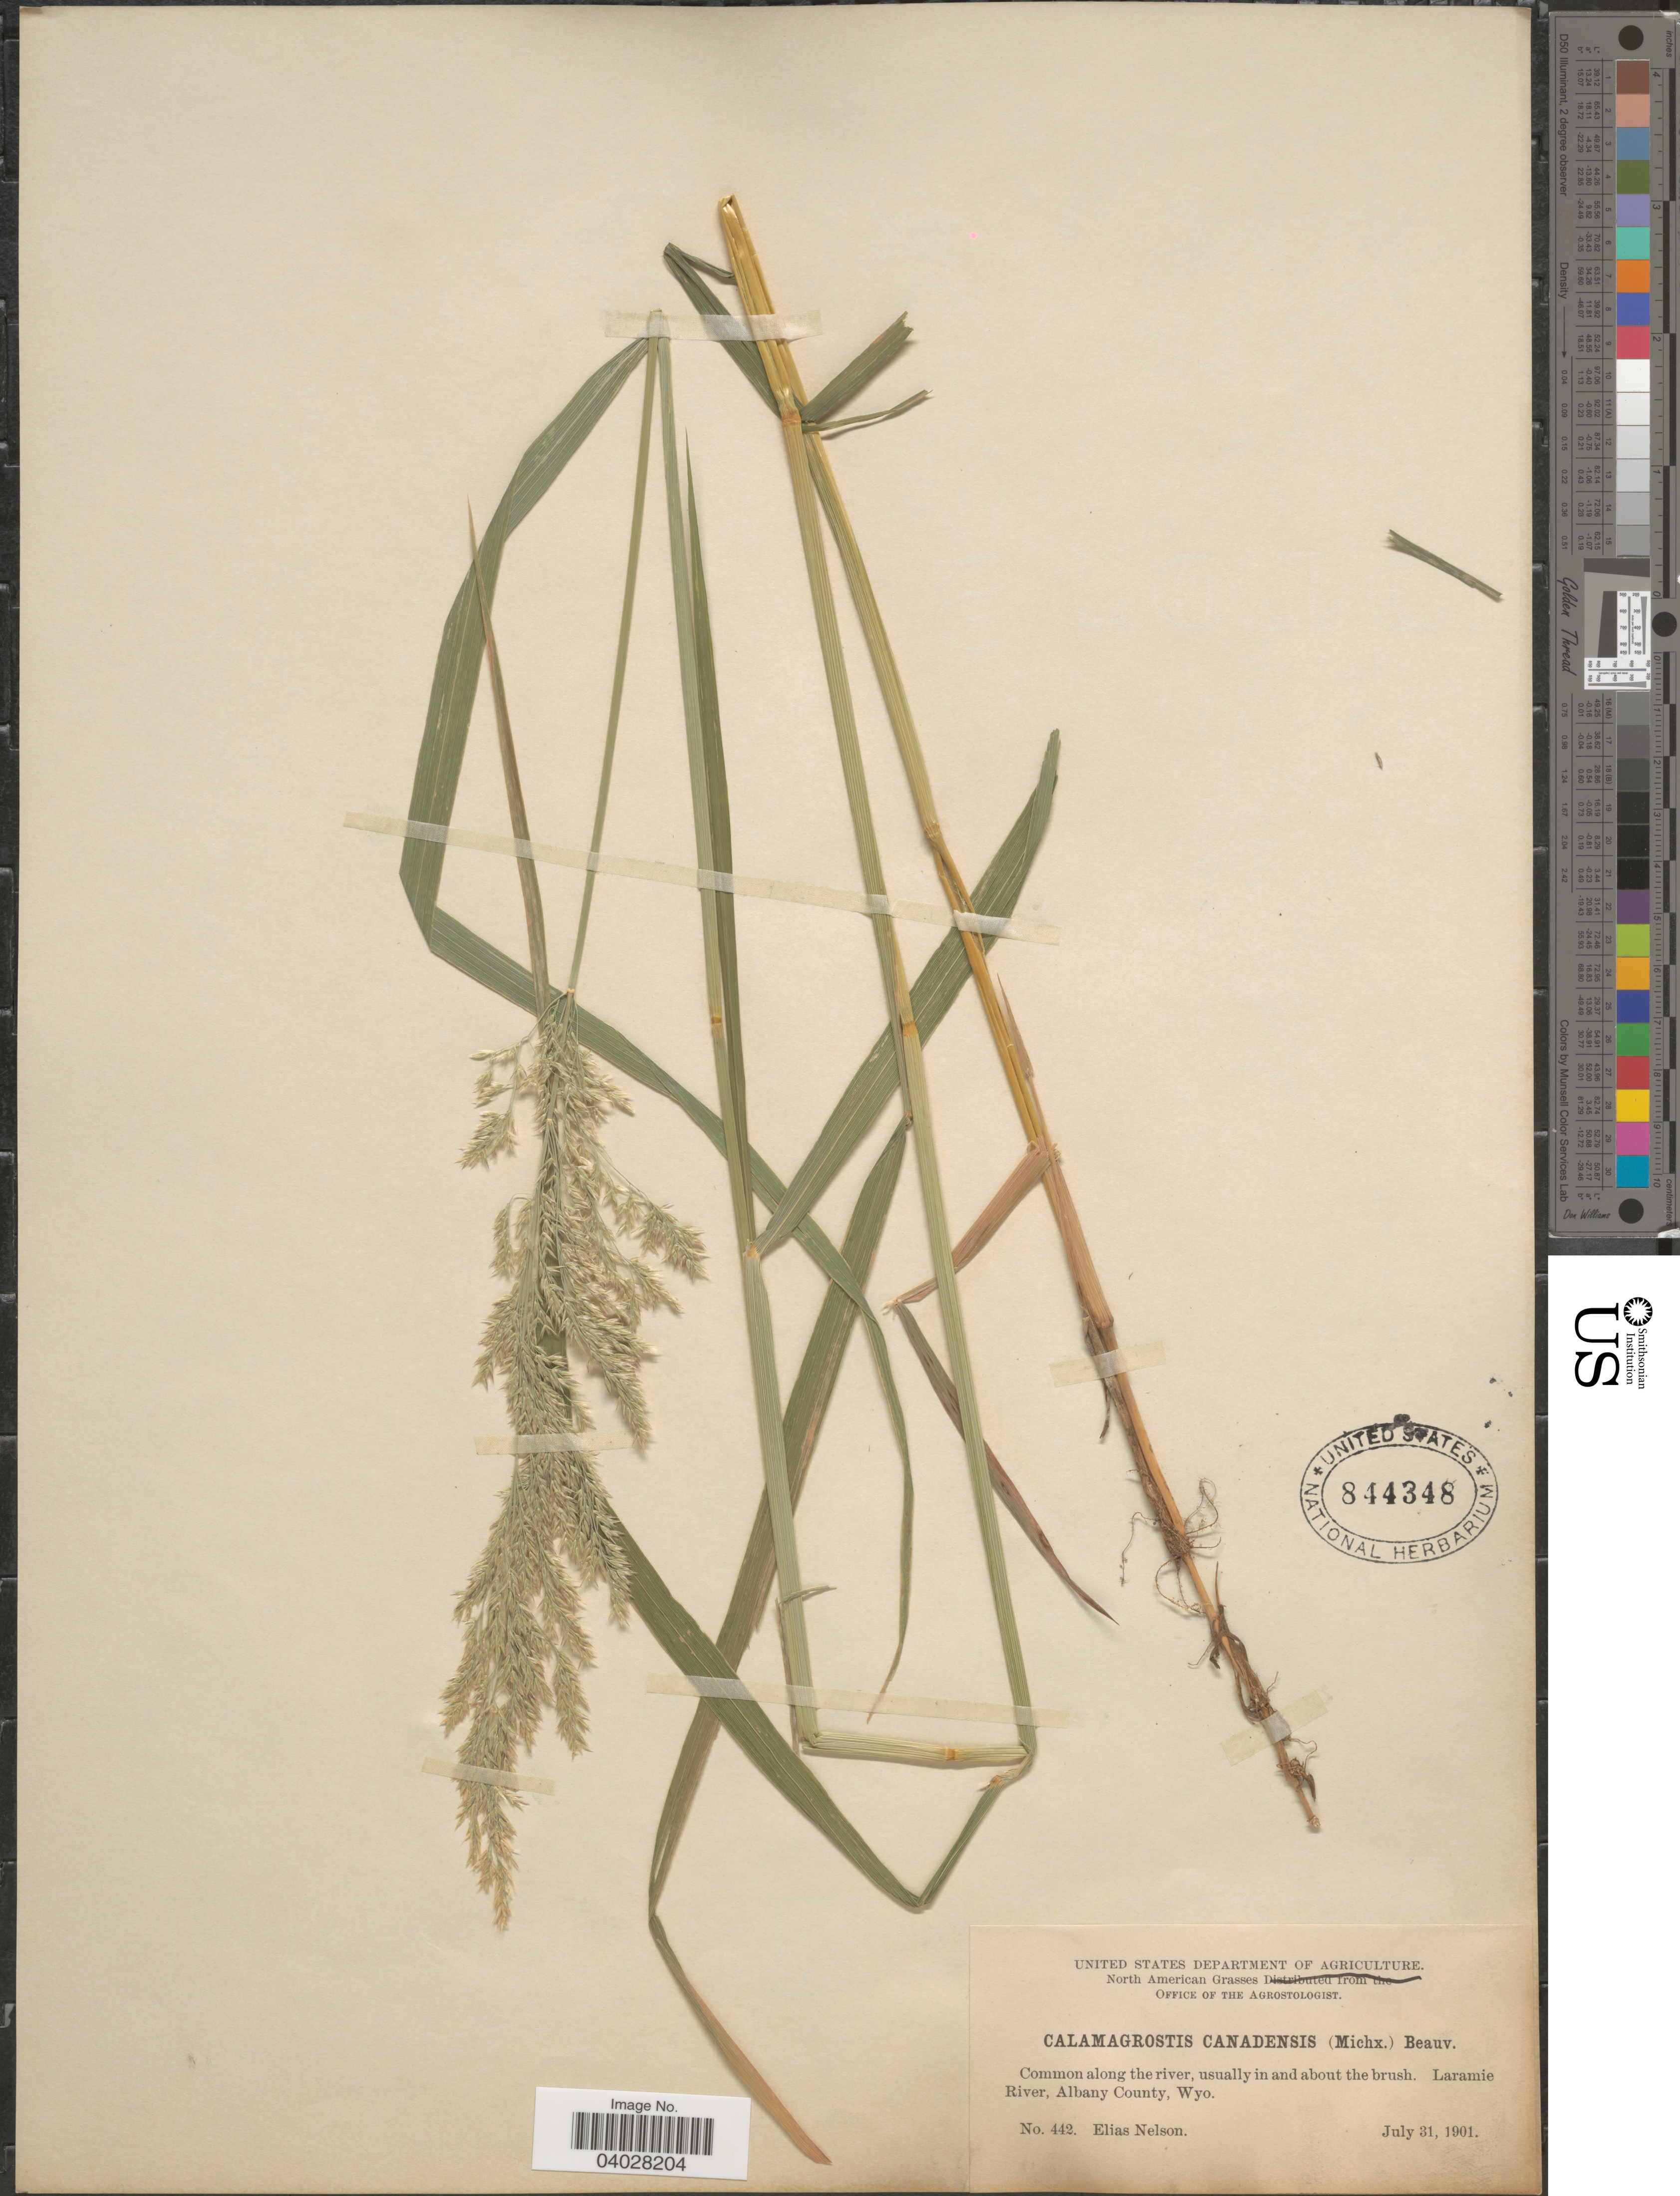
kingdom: Plantae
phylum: Tracheophyta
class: Liliopsida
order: Poales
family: Poaceae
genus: Calamagrostis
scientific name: Calamagrostis canadensis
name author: (Michx.) P. Beauv.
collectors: E. Nelson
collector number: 442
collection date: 1901-07-31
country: United States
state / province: Wyoming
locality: Laramie River, Albany County.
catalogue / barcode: US 844348